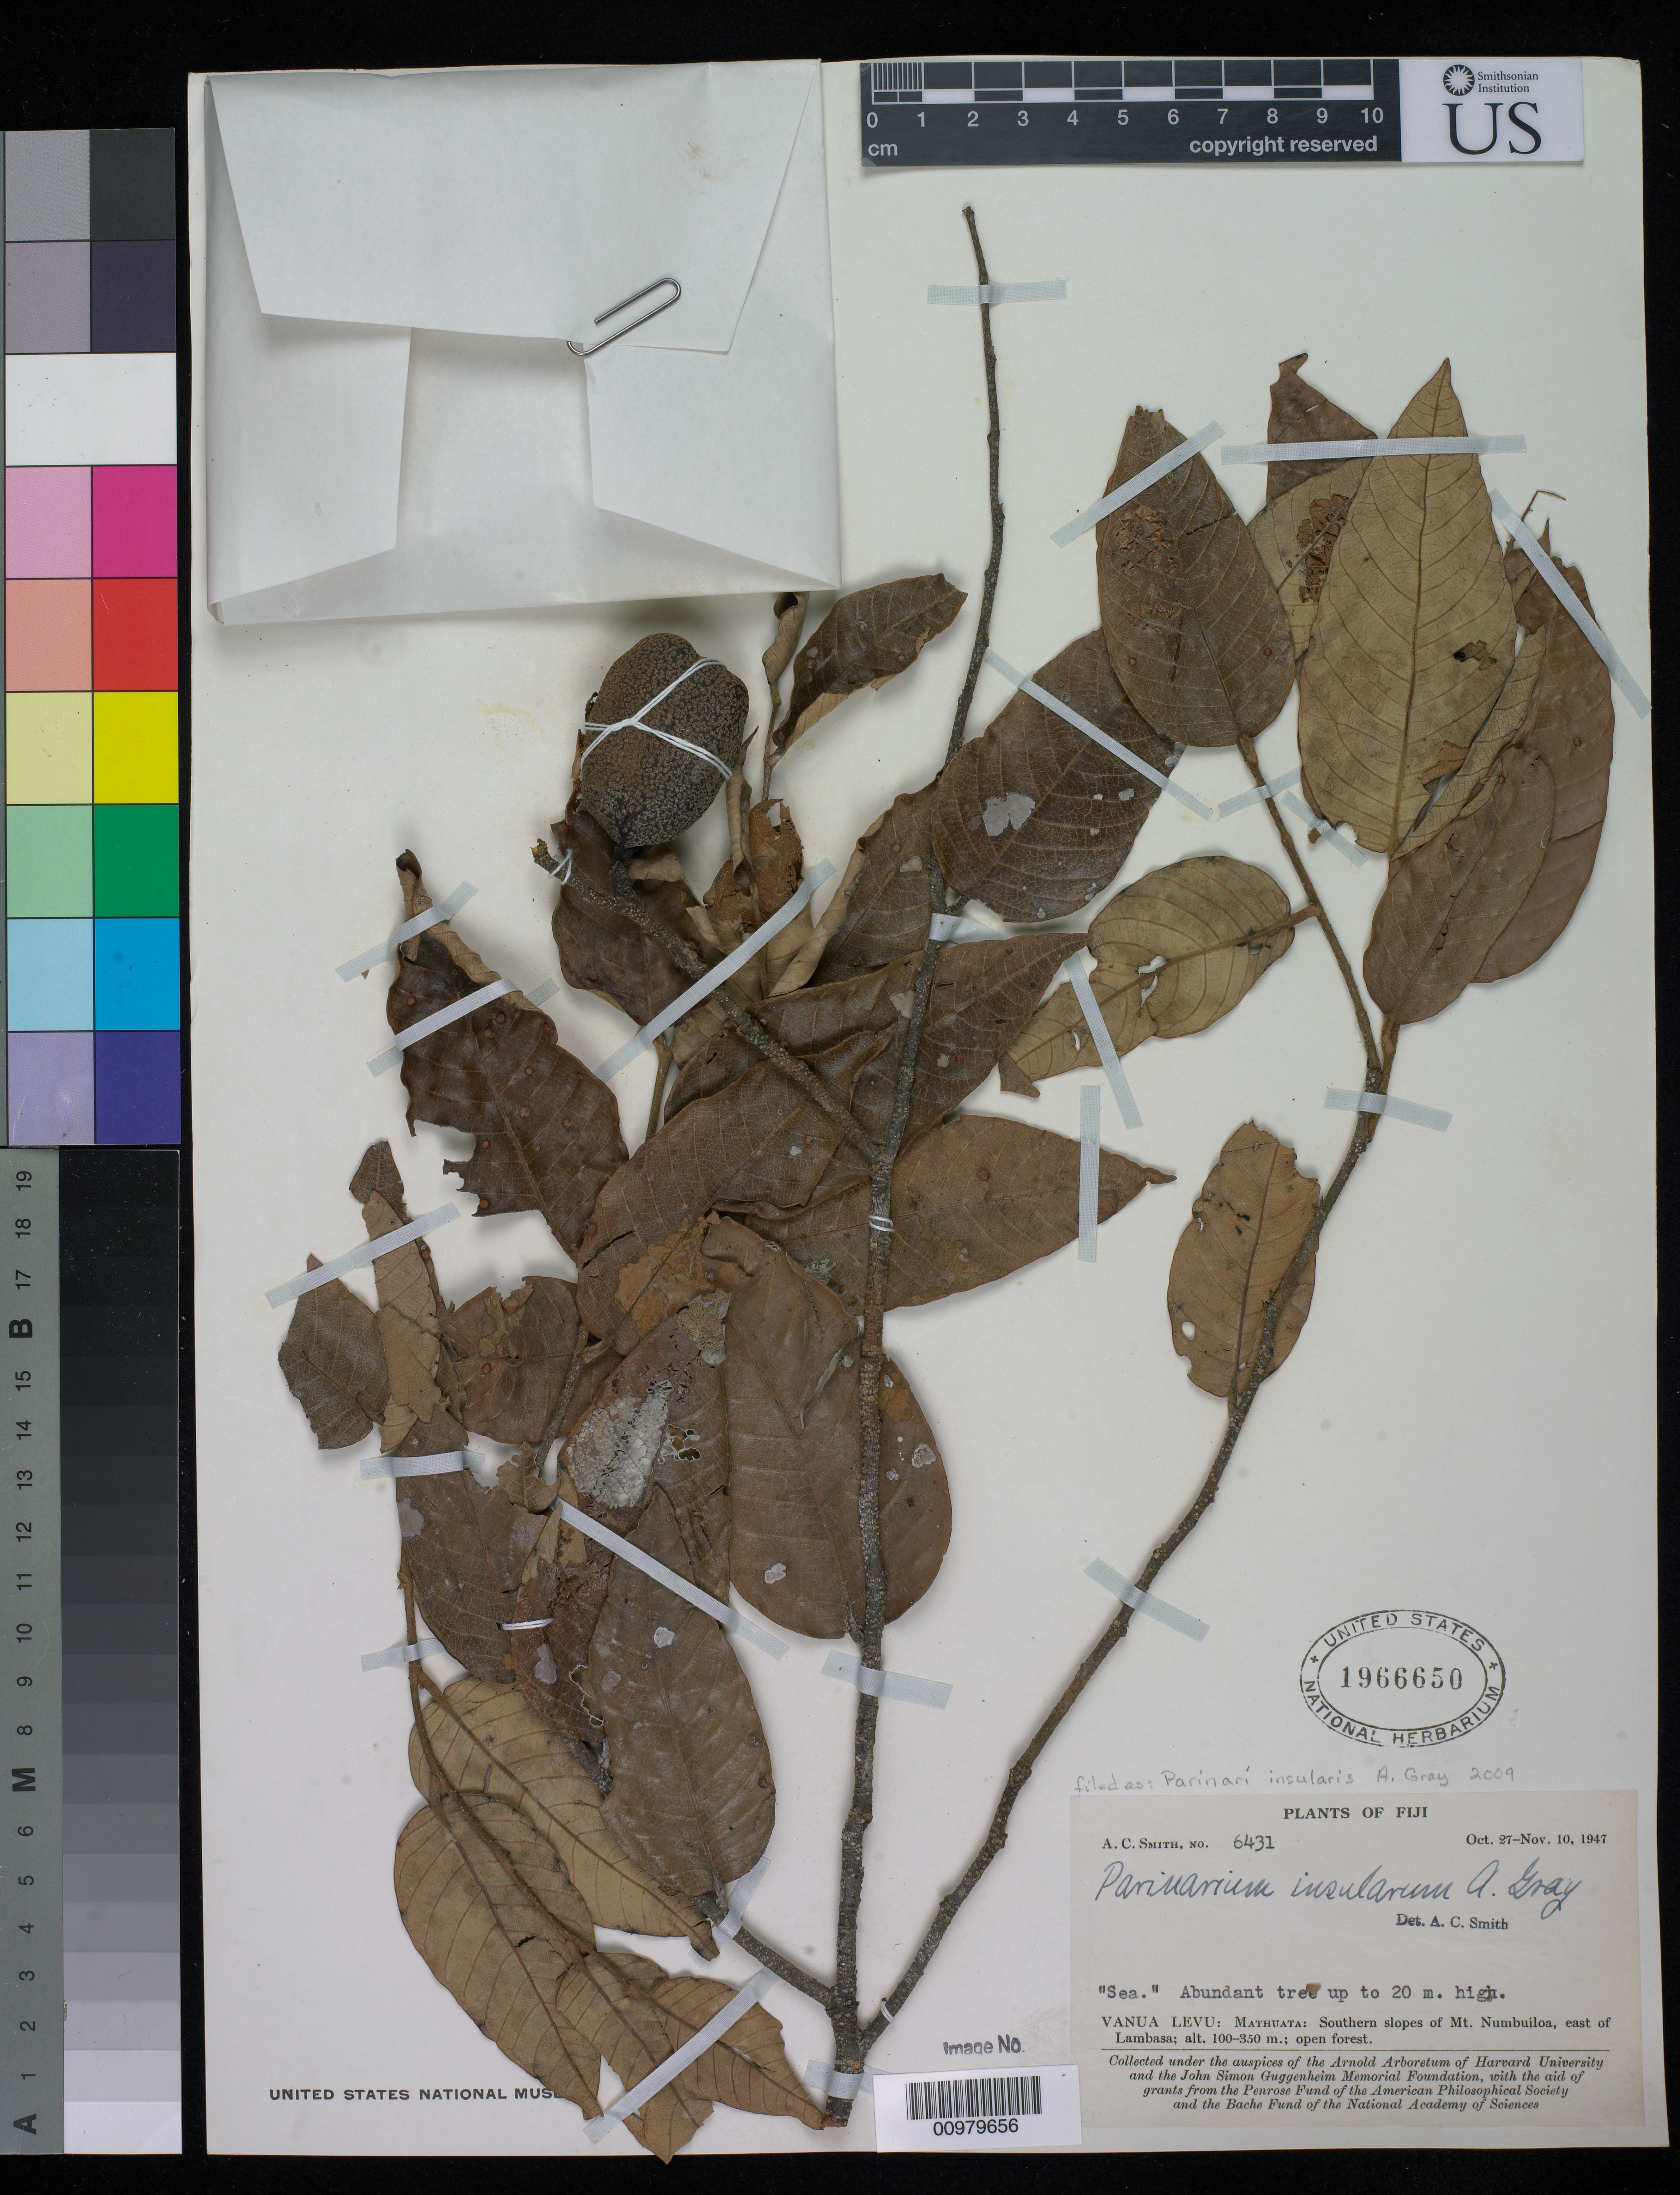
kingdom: Plantae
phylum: Tracheophyta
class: Magnoliopsida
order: Malpighiales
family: Chrysobalanaceae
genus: Parinari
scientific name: Parinari insularis A. Gray in Wilkes, as "insularum"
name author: A. Gray in Wilkes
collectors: C. A. Smith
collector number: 6431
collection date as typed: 27 Oct 1947 to 10 Nov 1947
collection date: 1947-10-27/1947-11-10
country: Fiji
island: Vanua Levu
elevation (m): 100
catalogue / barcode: US 196650